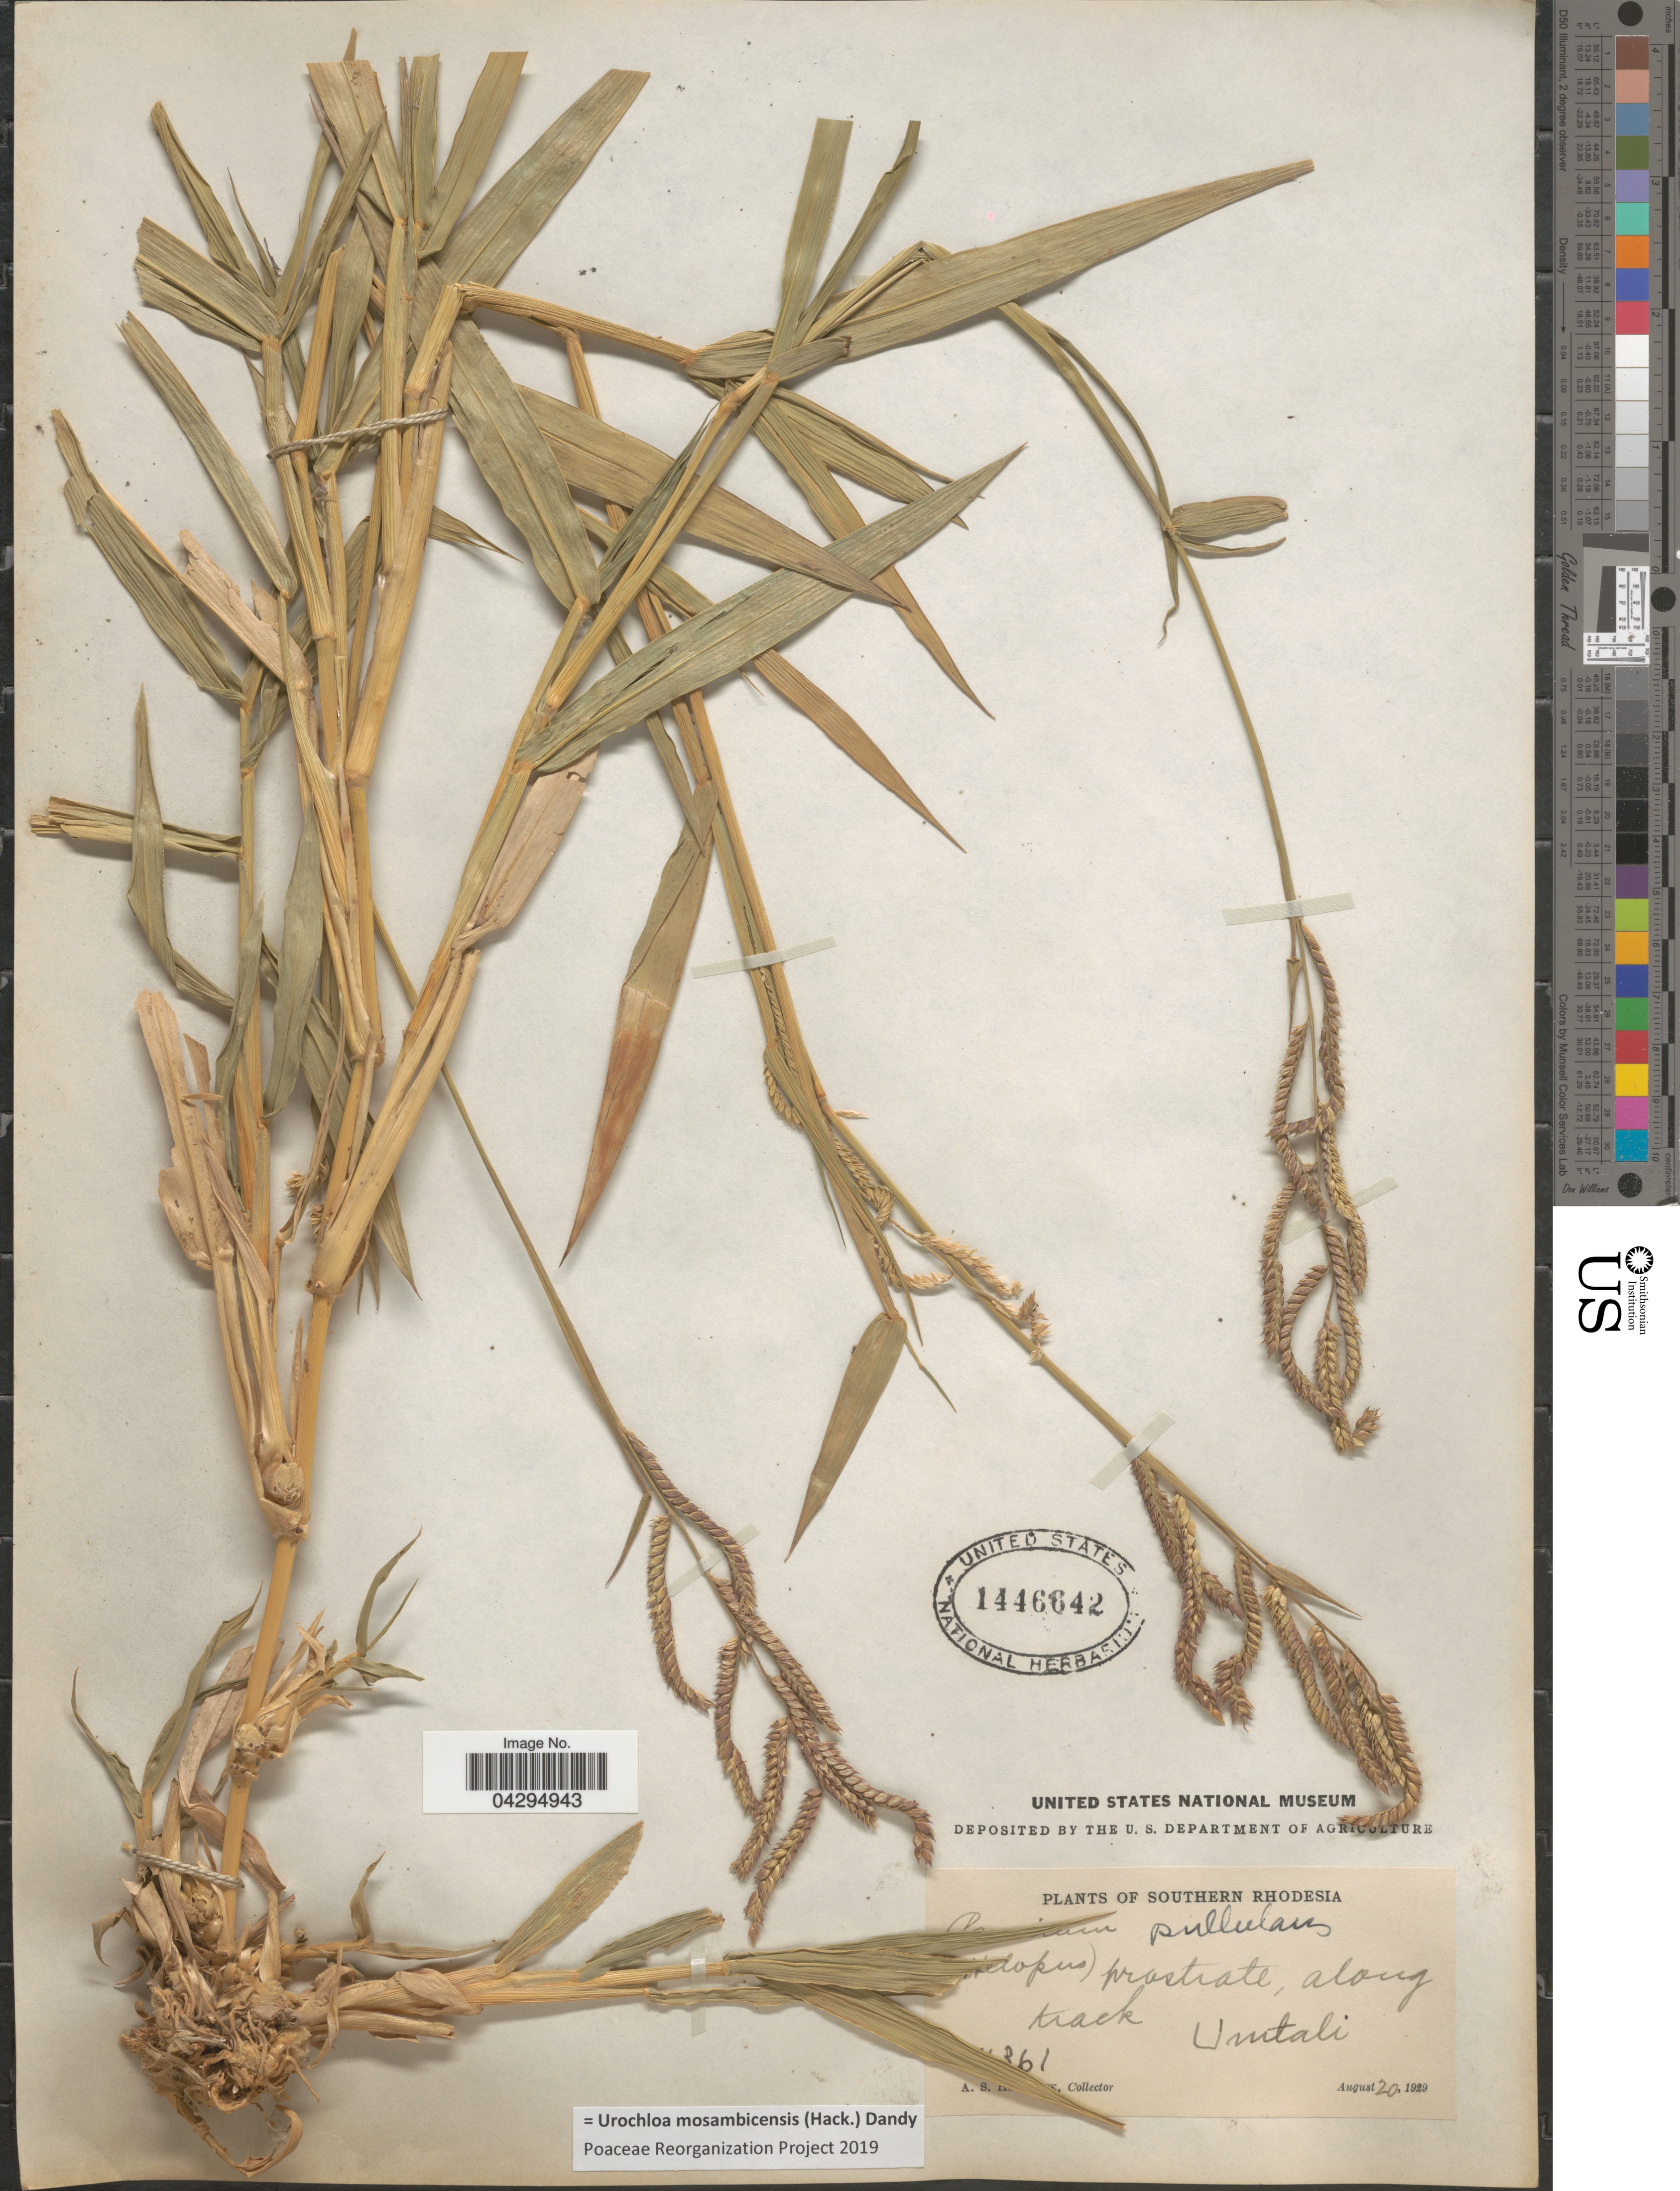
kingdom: Plantae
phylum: Tracheophyta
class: Liliopsida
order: Poales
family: Poaceae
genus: Urochloa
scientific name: Urochloa mosambicensis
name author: (Hack.) Dandy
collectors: A. S. Hitchcock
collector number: !61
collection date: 1929-08-20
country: Zimbabwe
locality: Southern Rhodesia. Along track. Umtali.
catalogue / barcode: US 1446642